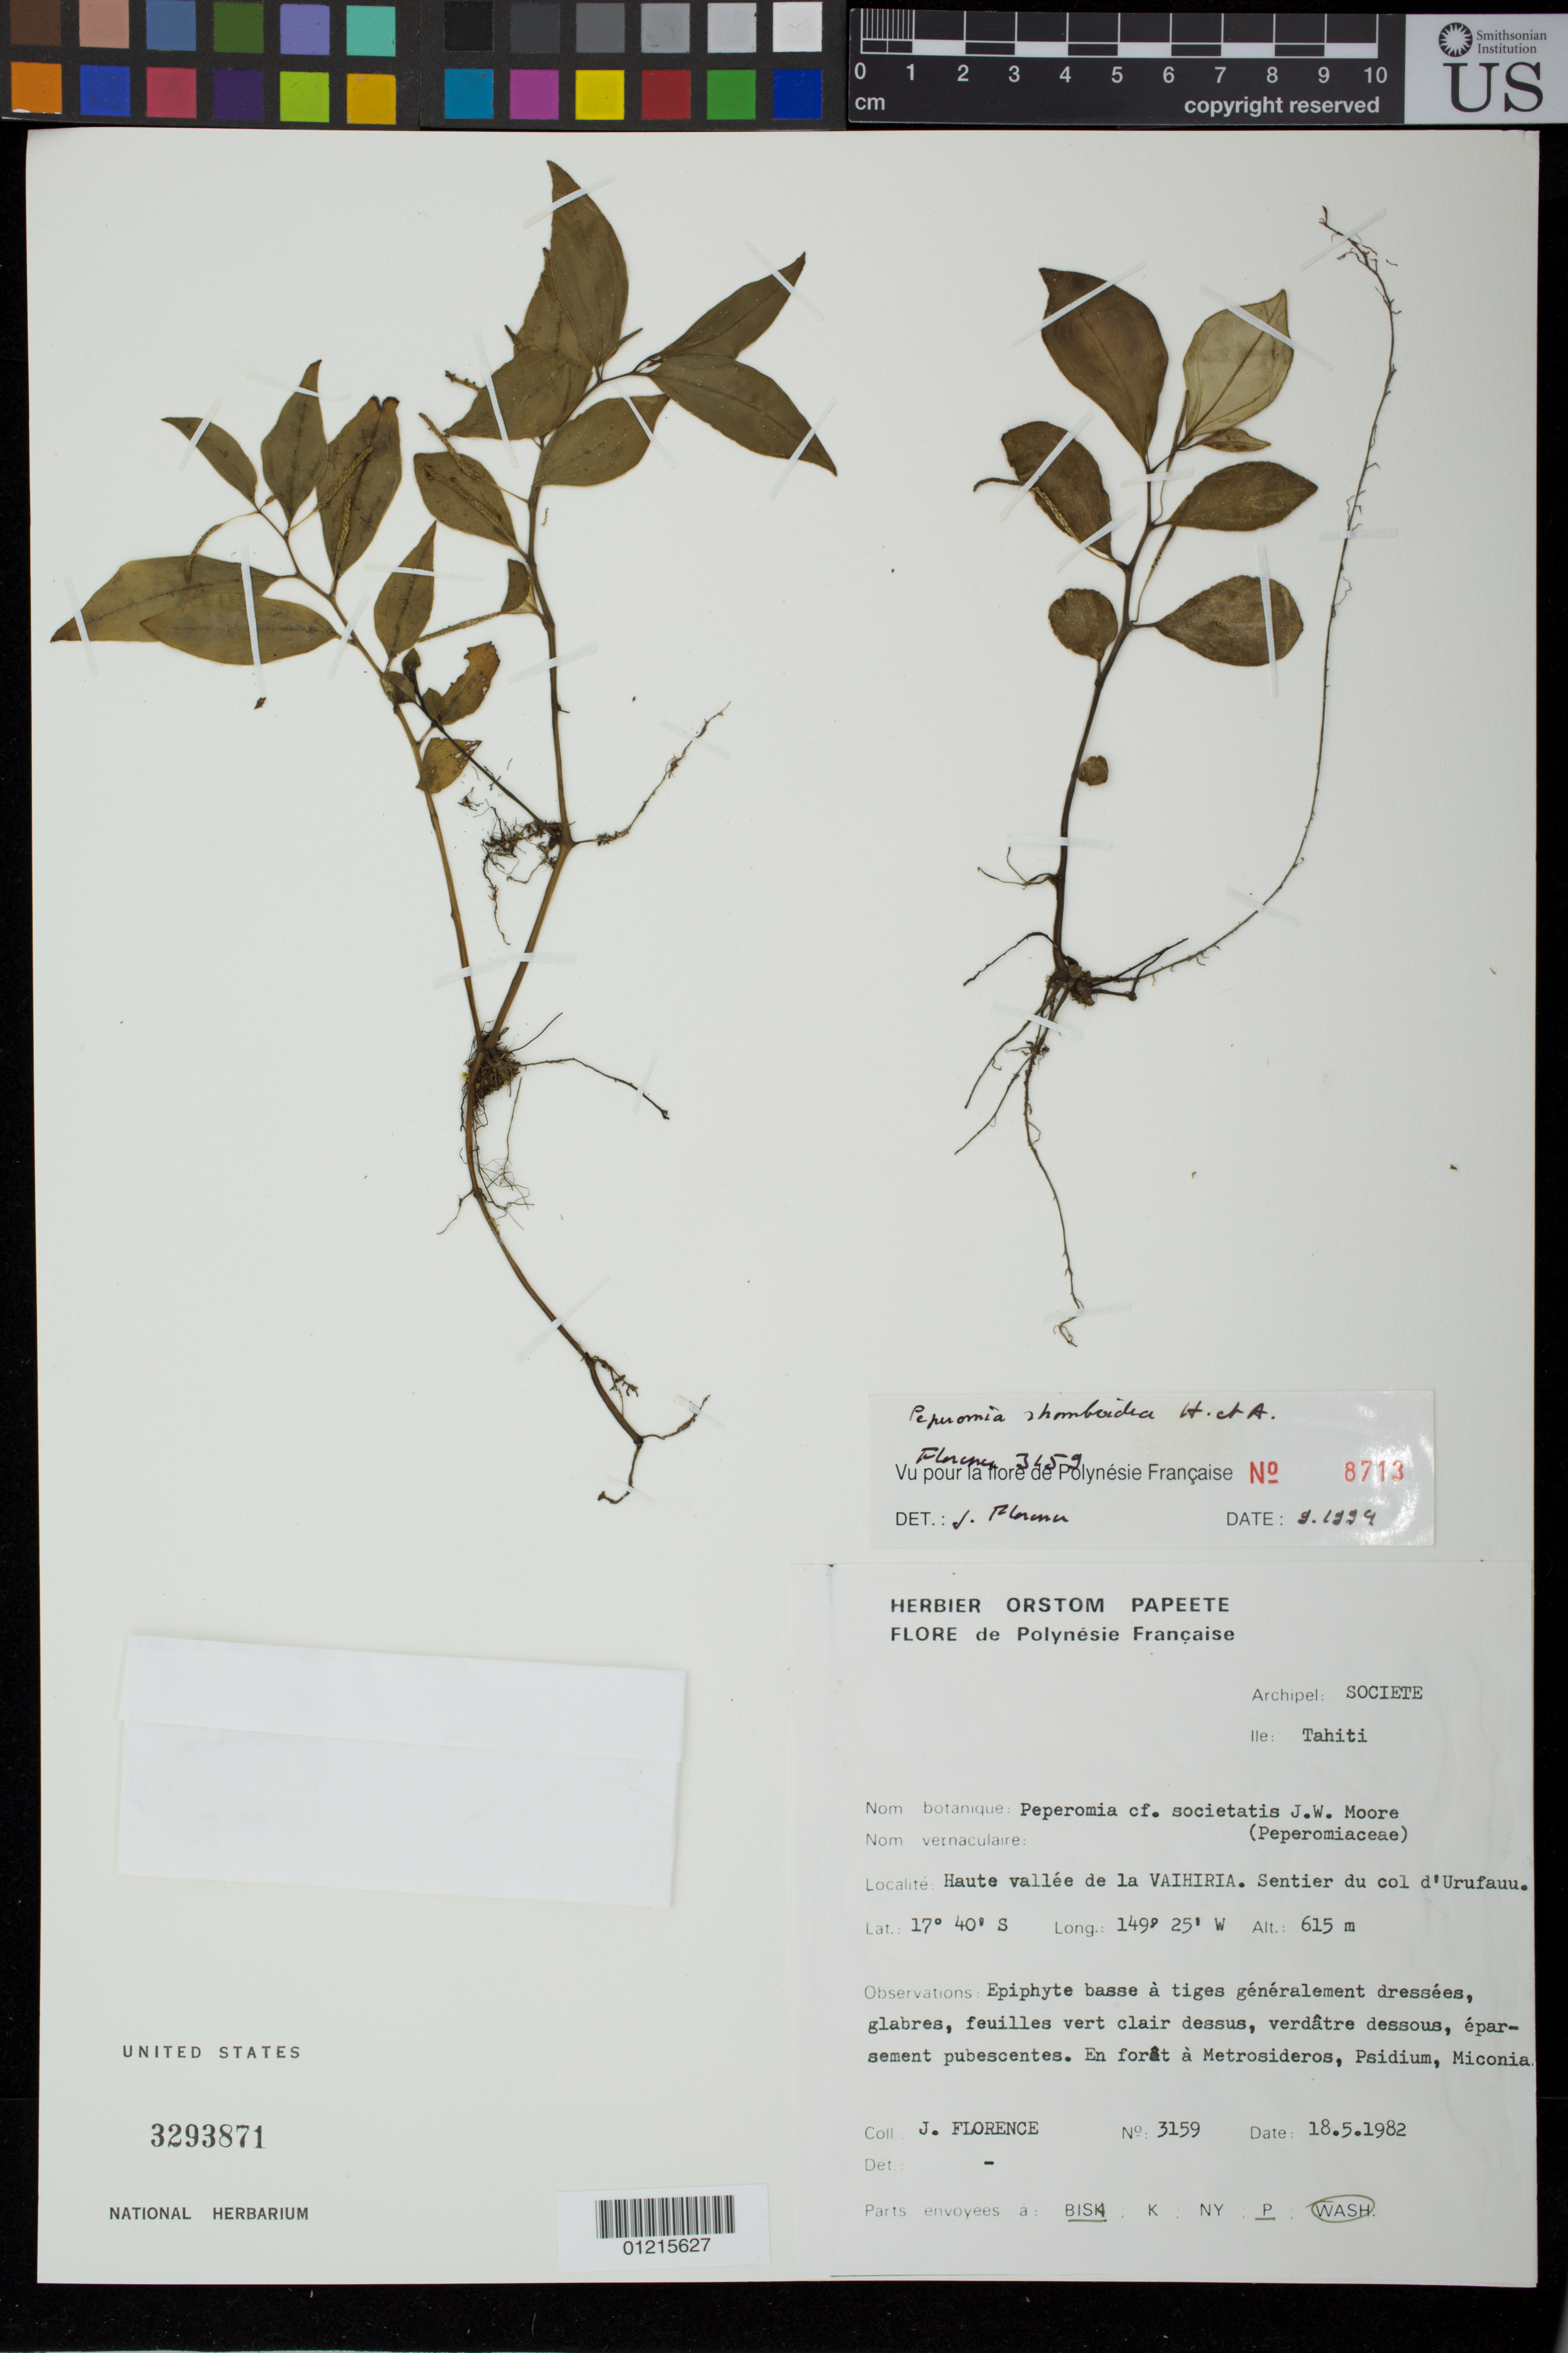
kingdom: Plantae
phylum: Tracheophyta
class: Magnoliopsida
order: Piperales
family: Piperaceae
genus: Peperomia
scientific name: Peperomia rhomboidea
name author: Hook. & Arn.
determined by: Florence, J.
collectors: J. Florence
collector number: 3159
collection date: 1982-05-18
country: French Polynesia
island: Tahiti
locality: Haute vallèe de la Vaihiria. Sentier du col d'Urufauu.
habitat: En forèt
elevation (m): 615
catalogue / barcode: US 3293871